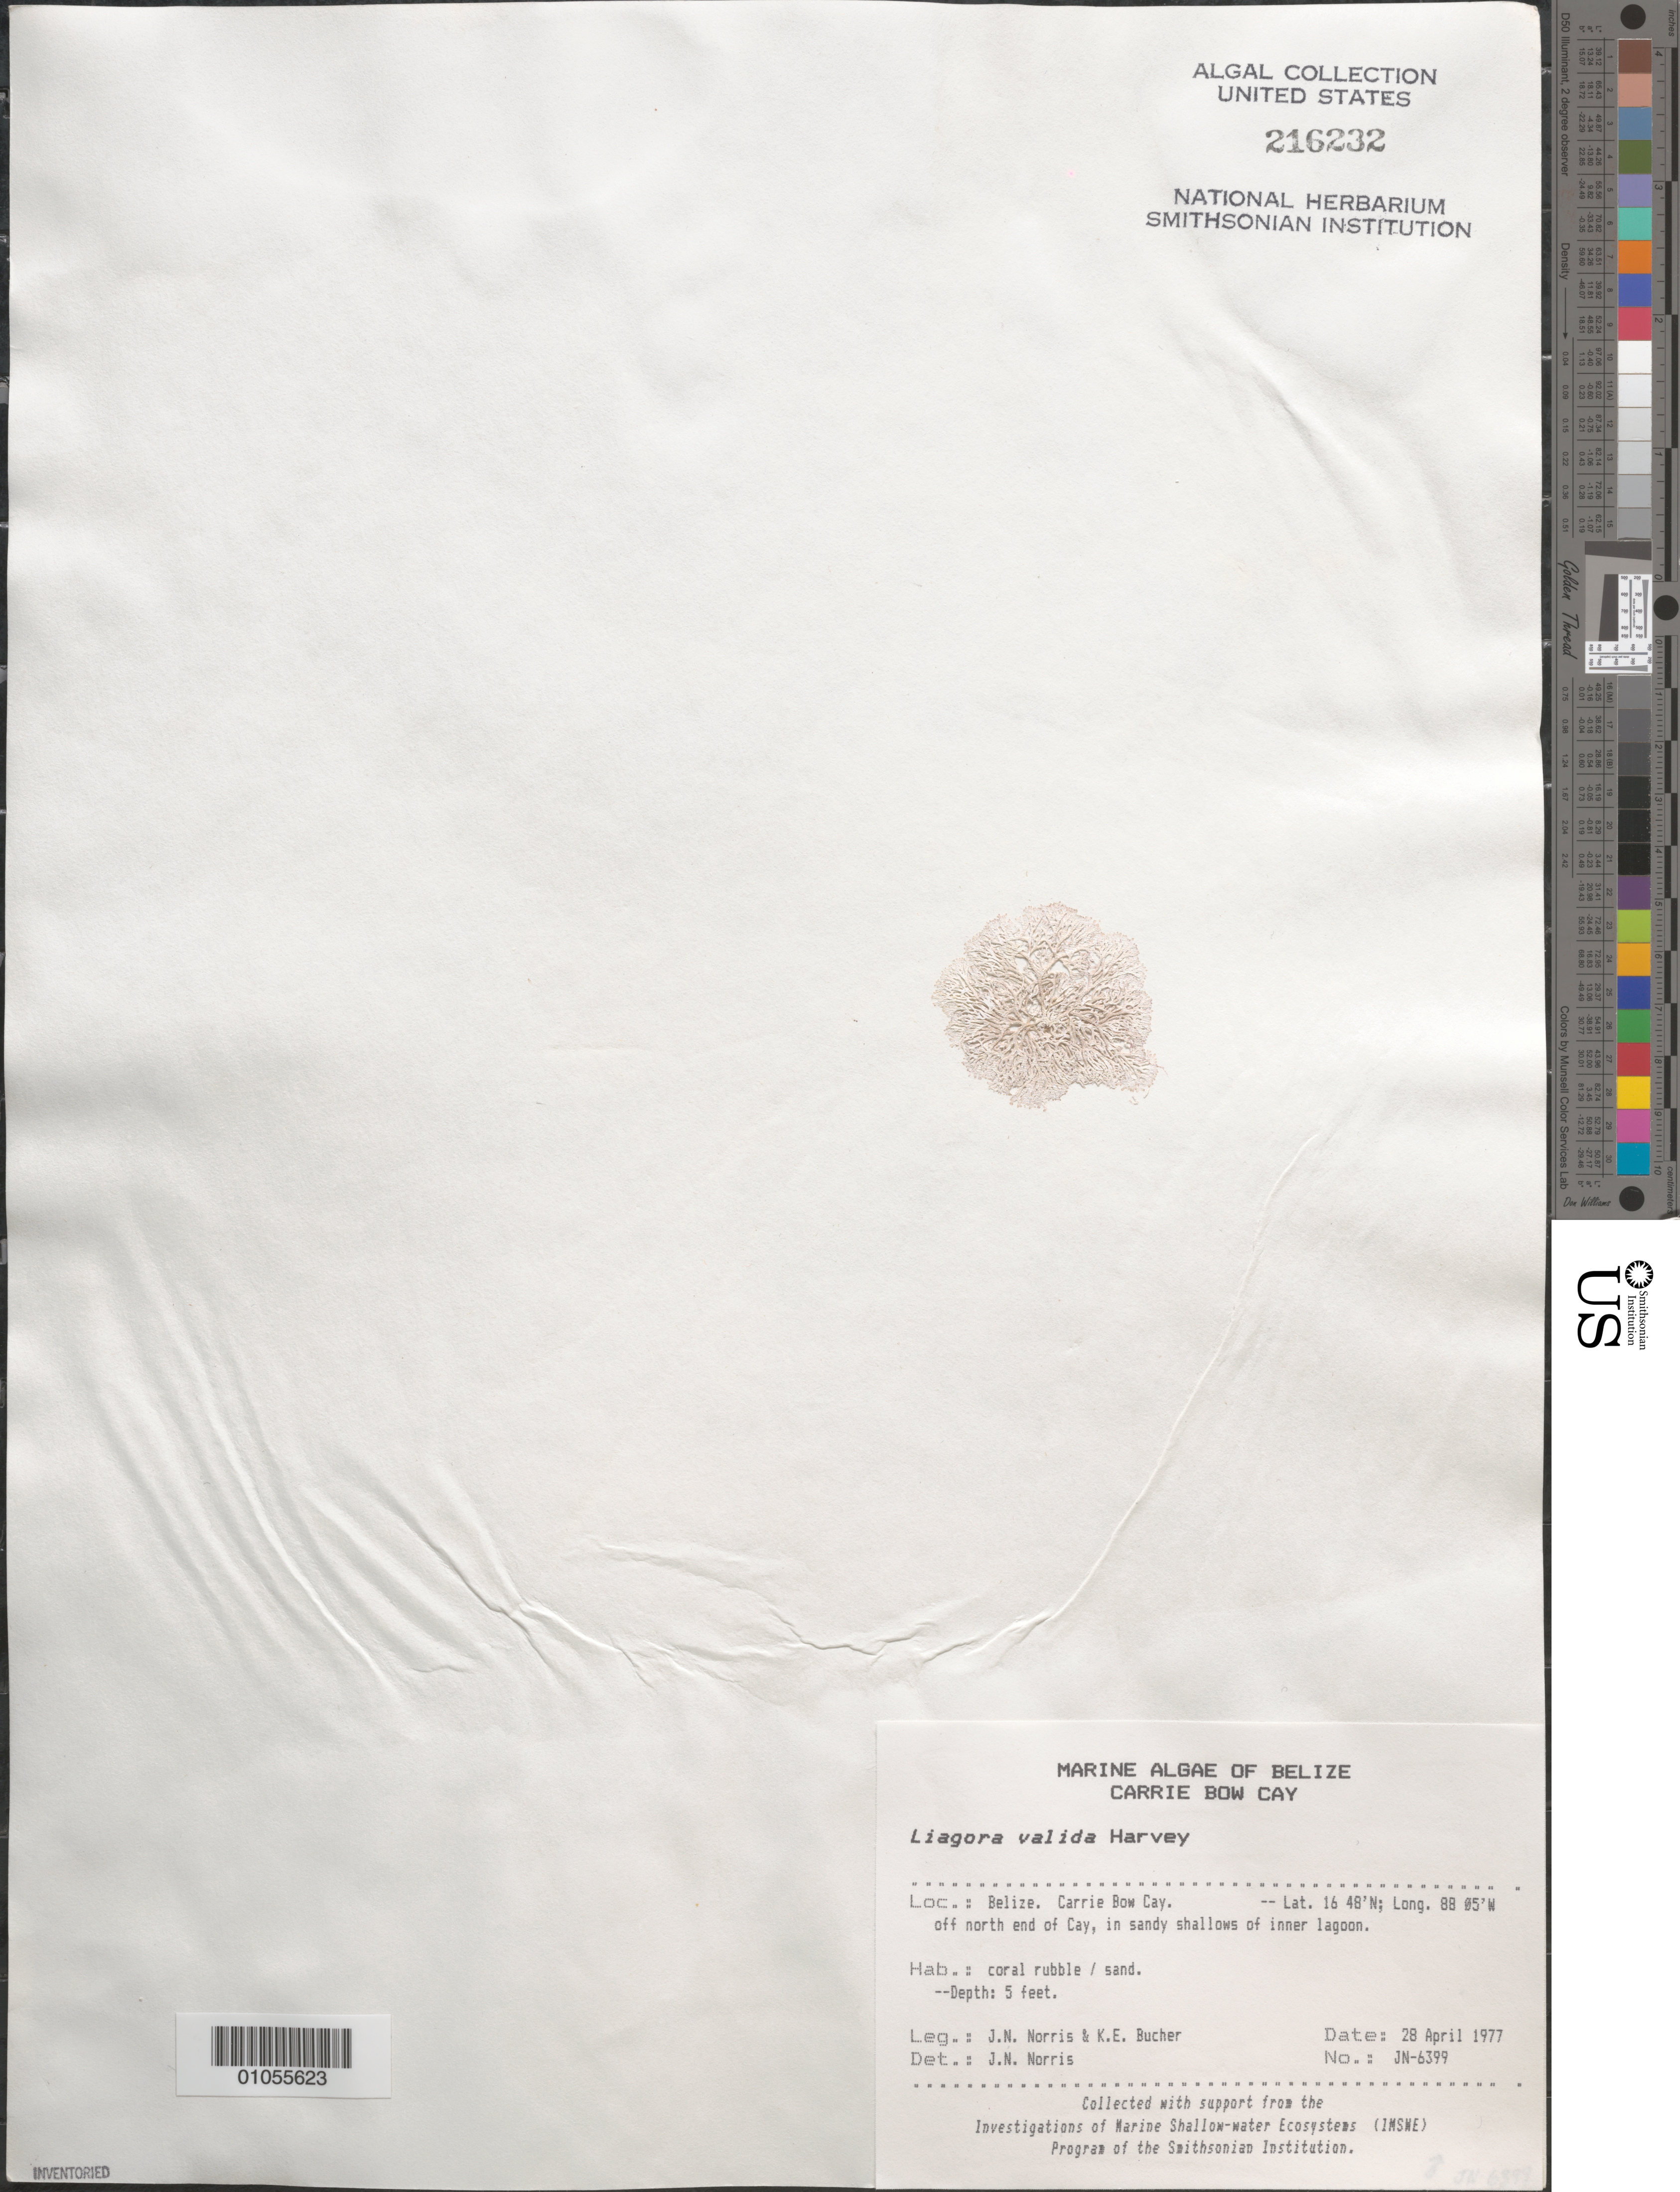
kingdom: Plantae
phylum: Rhodophyta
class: Florideophyceae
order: Nemaliales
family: Liagoraceae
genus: Titanophycus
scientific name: Titanophycus validus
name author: (Harv.) Huisman et al.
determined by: Algae name updating Project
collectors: J. N. Norris & K. E. Bucher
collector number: JN-6399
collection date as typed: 28 Apr 1977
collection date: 1977-04-28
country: Belize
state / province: Stann Creek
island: Carrie Bow Cay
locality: Off north end of the cay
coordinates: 16 48'N, 88 05'W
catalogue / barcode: US 216232